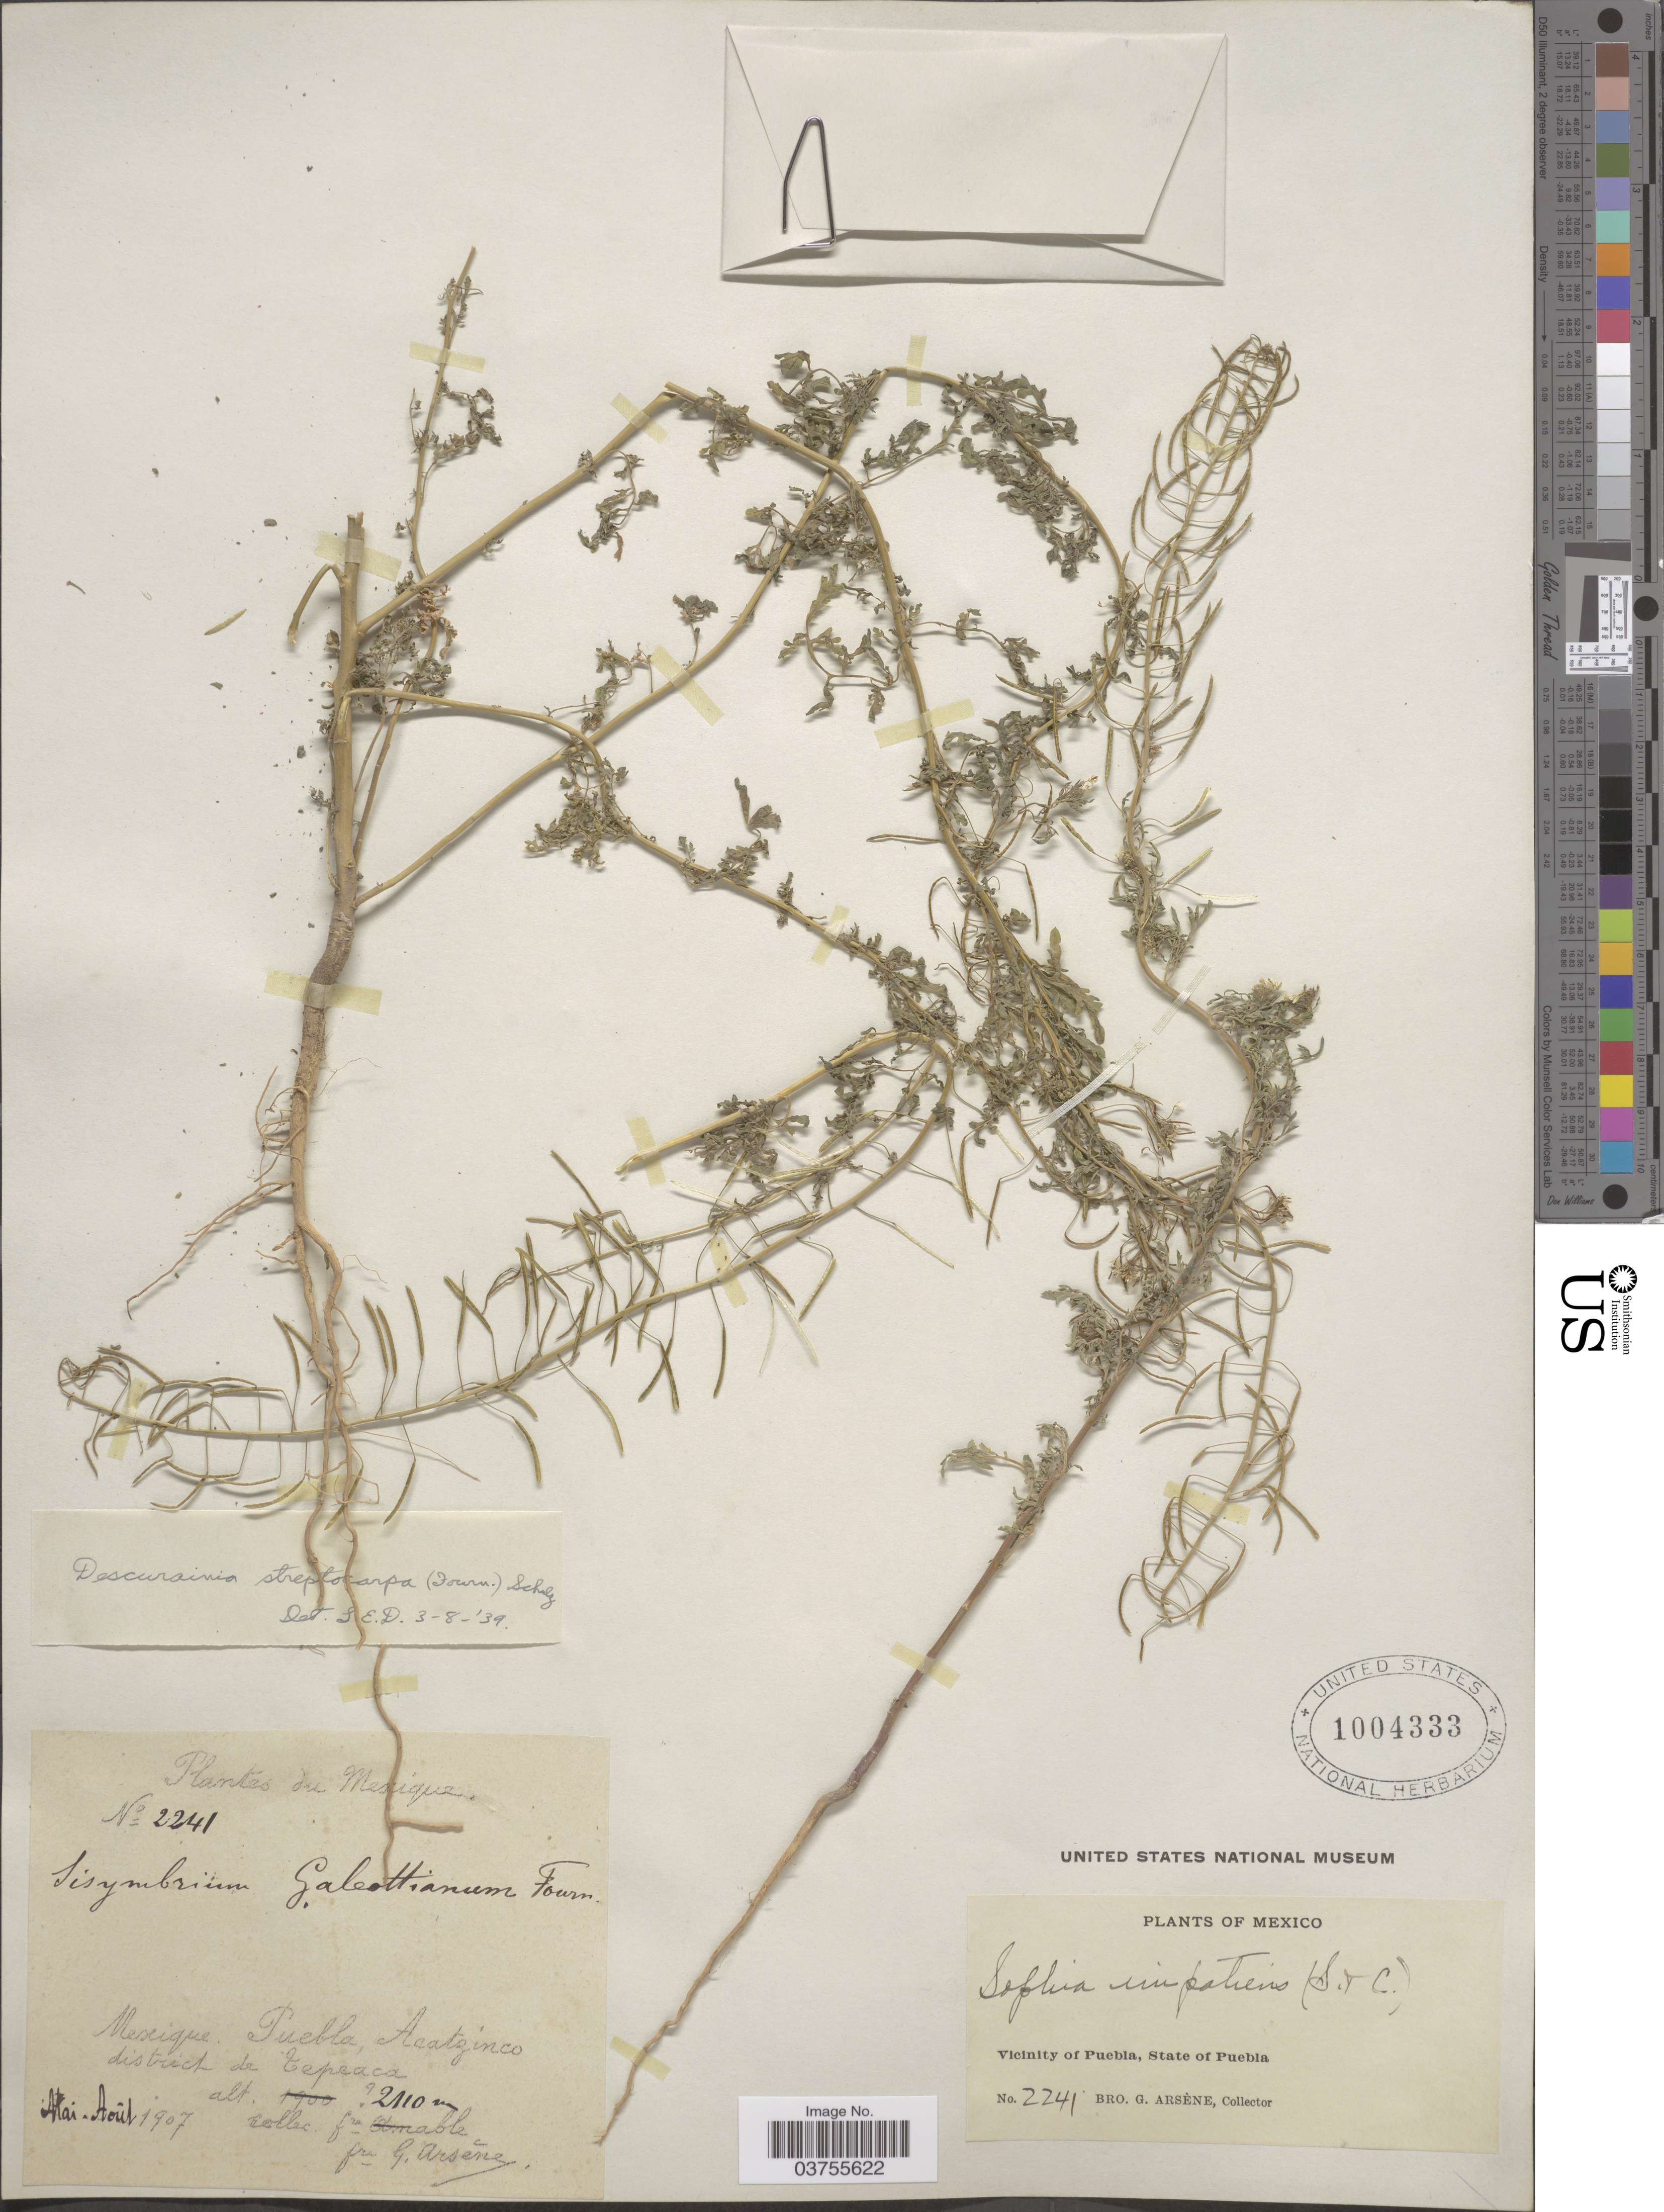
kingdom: Plantae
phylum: Tracheophyta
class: Magnoliopsida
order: Brassicales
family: Brassicaceae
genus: Descurainia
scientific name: Descurainia streptocarpa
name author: (E. Fourn. & C.A. Mey.) O.E. Schulz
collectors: Bro. G. Arsène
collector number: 2241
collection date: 1907-05/1907-08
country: Mexico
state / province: Puebla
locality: Acatzinco, district de Tepeaca. Vicinity of Puebla.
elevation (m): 2110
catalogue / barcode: US 1004333